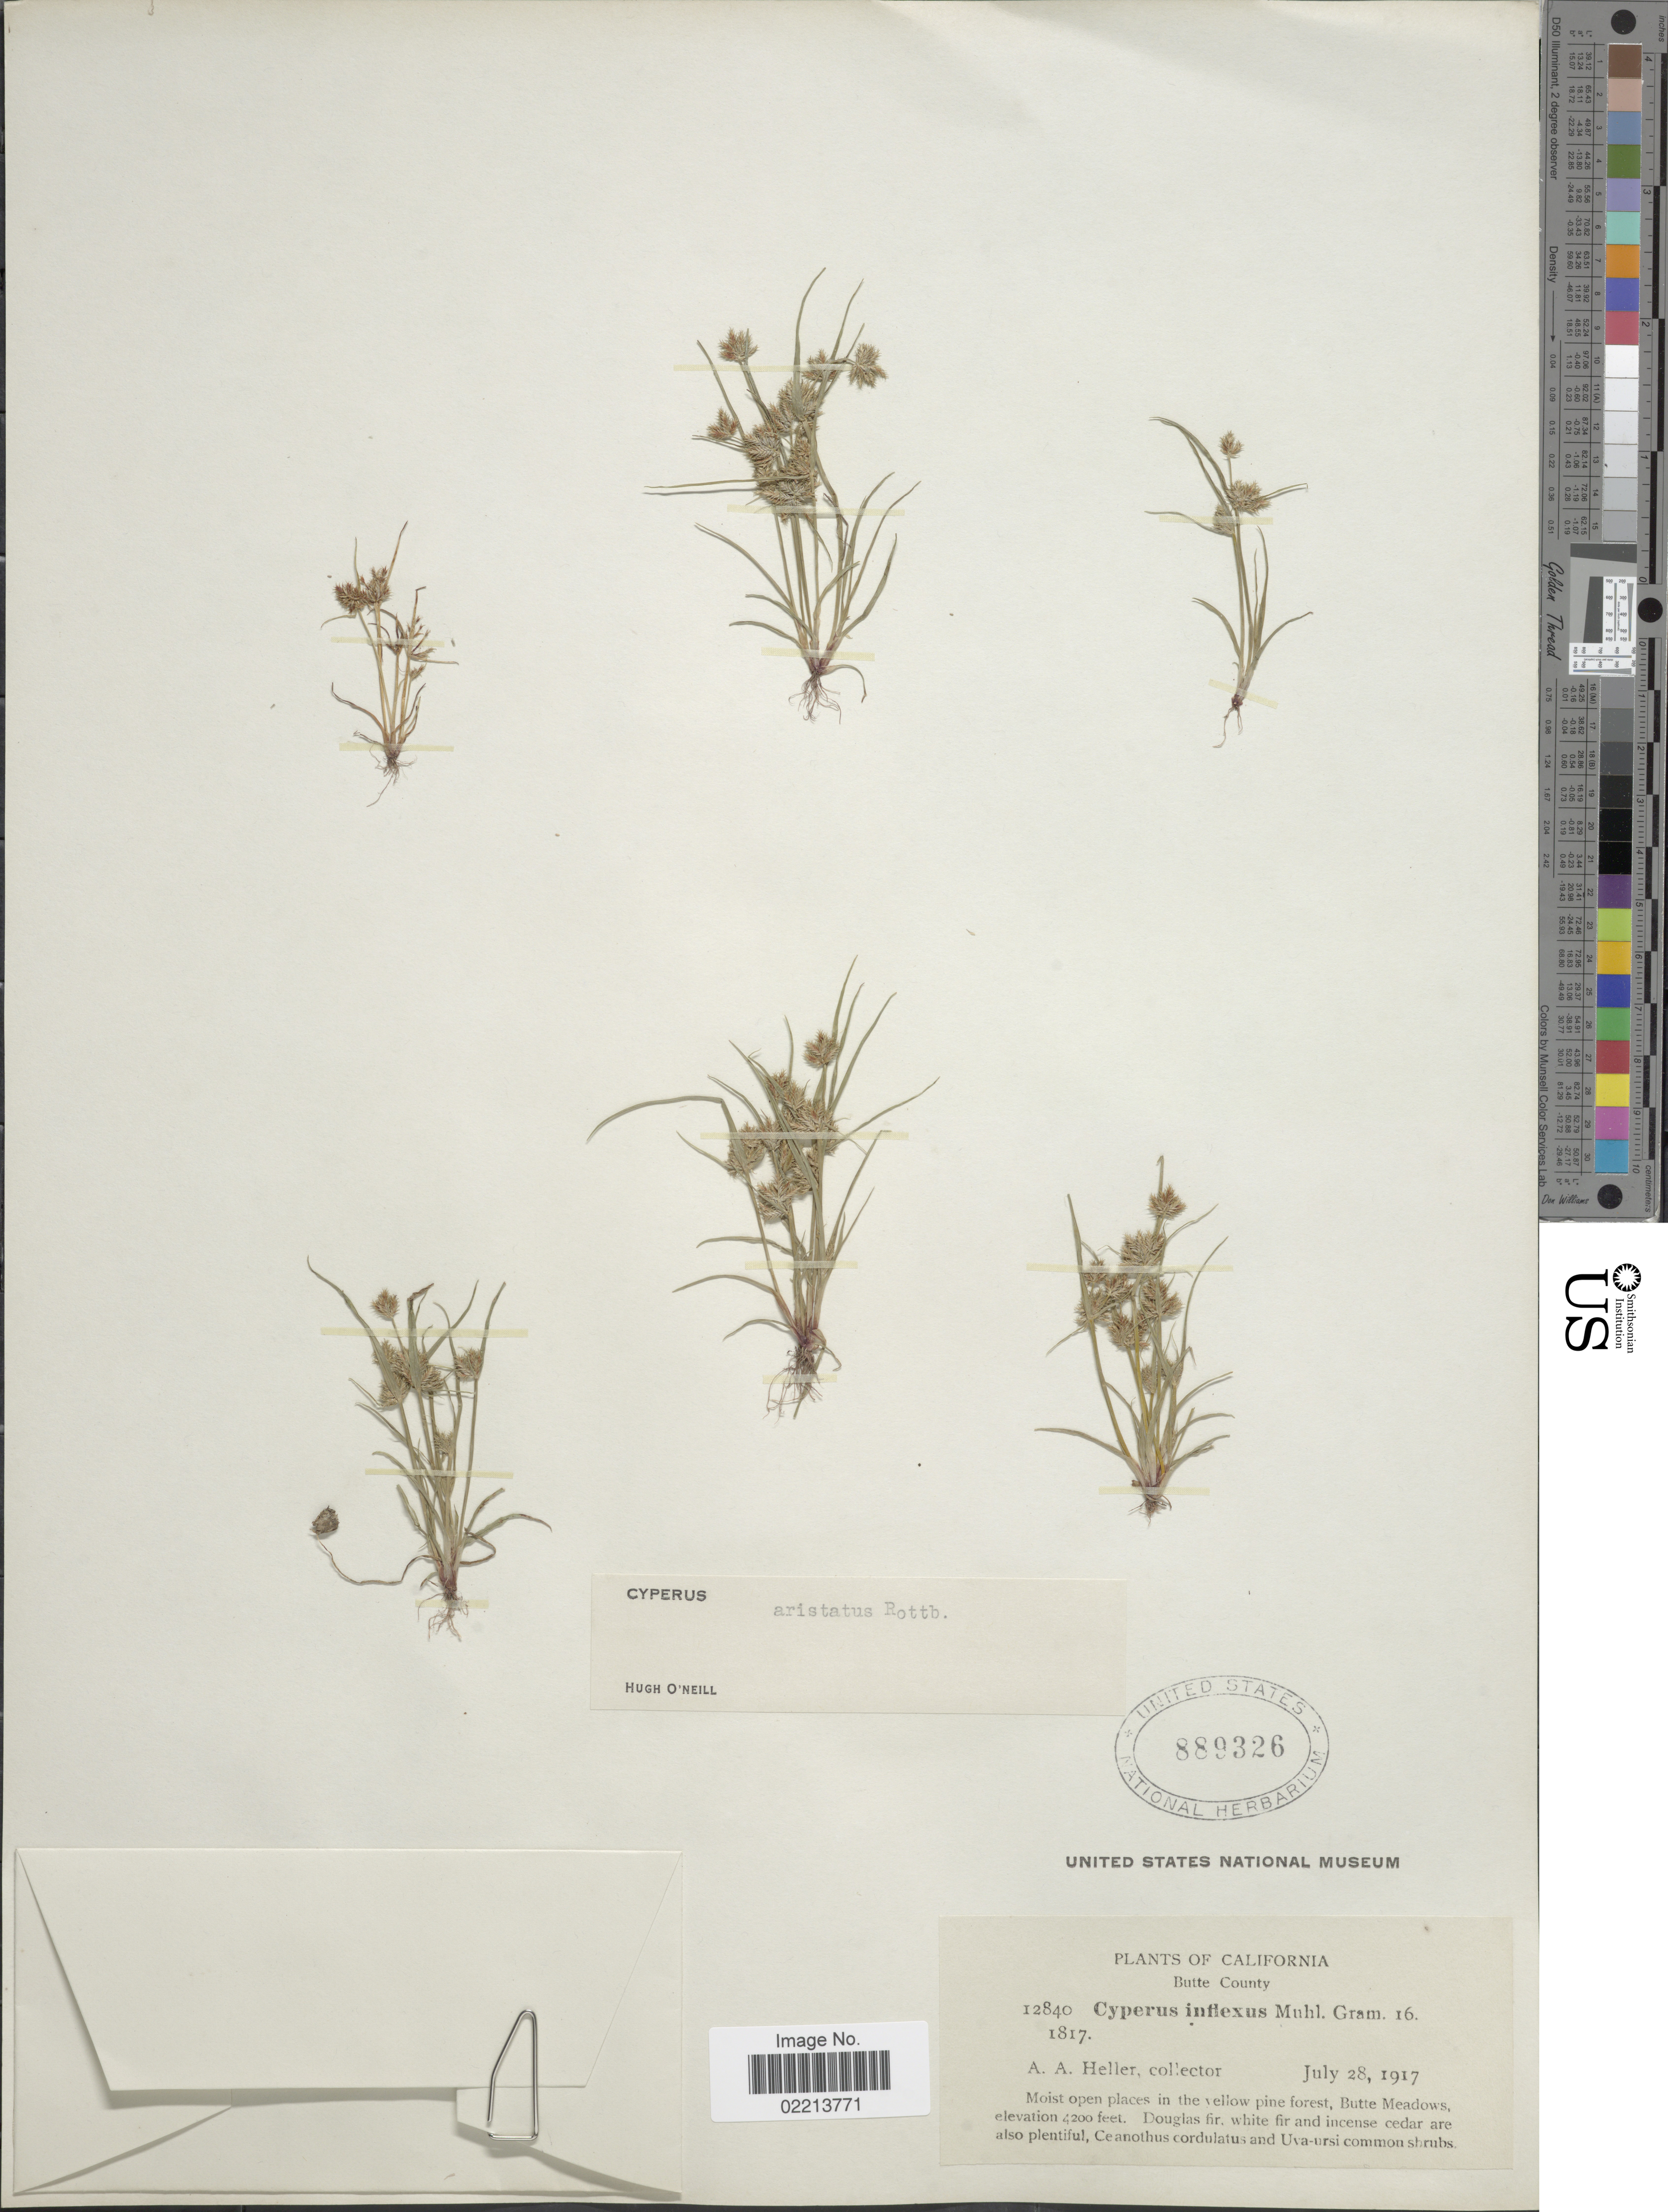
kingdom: Plantae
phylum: Tracheophyta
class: Liliopsida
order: Poales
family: Cyperaceae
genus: Cyperus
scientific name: Cyperus squarrosus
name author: L.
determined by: Strong, Mark T., (BOT), Smithsonian Institution - National Museum of Natural History (UNITED STATES)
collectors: A. A. Heller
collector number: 12840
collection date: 1917-07-28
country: United States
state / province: California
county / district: Butte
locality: Butte County, moist open places in the yellow pine forest, Butte Meadows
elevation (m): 1280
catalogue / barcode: US 889326